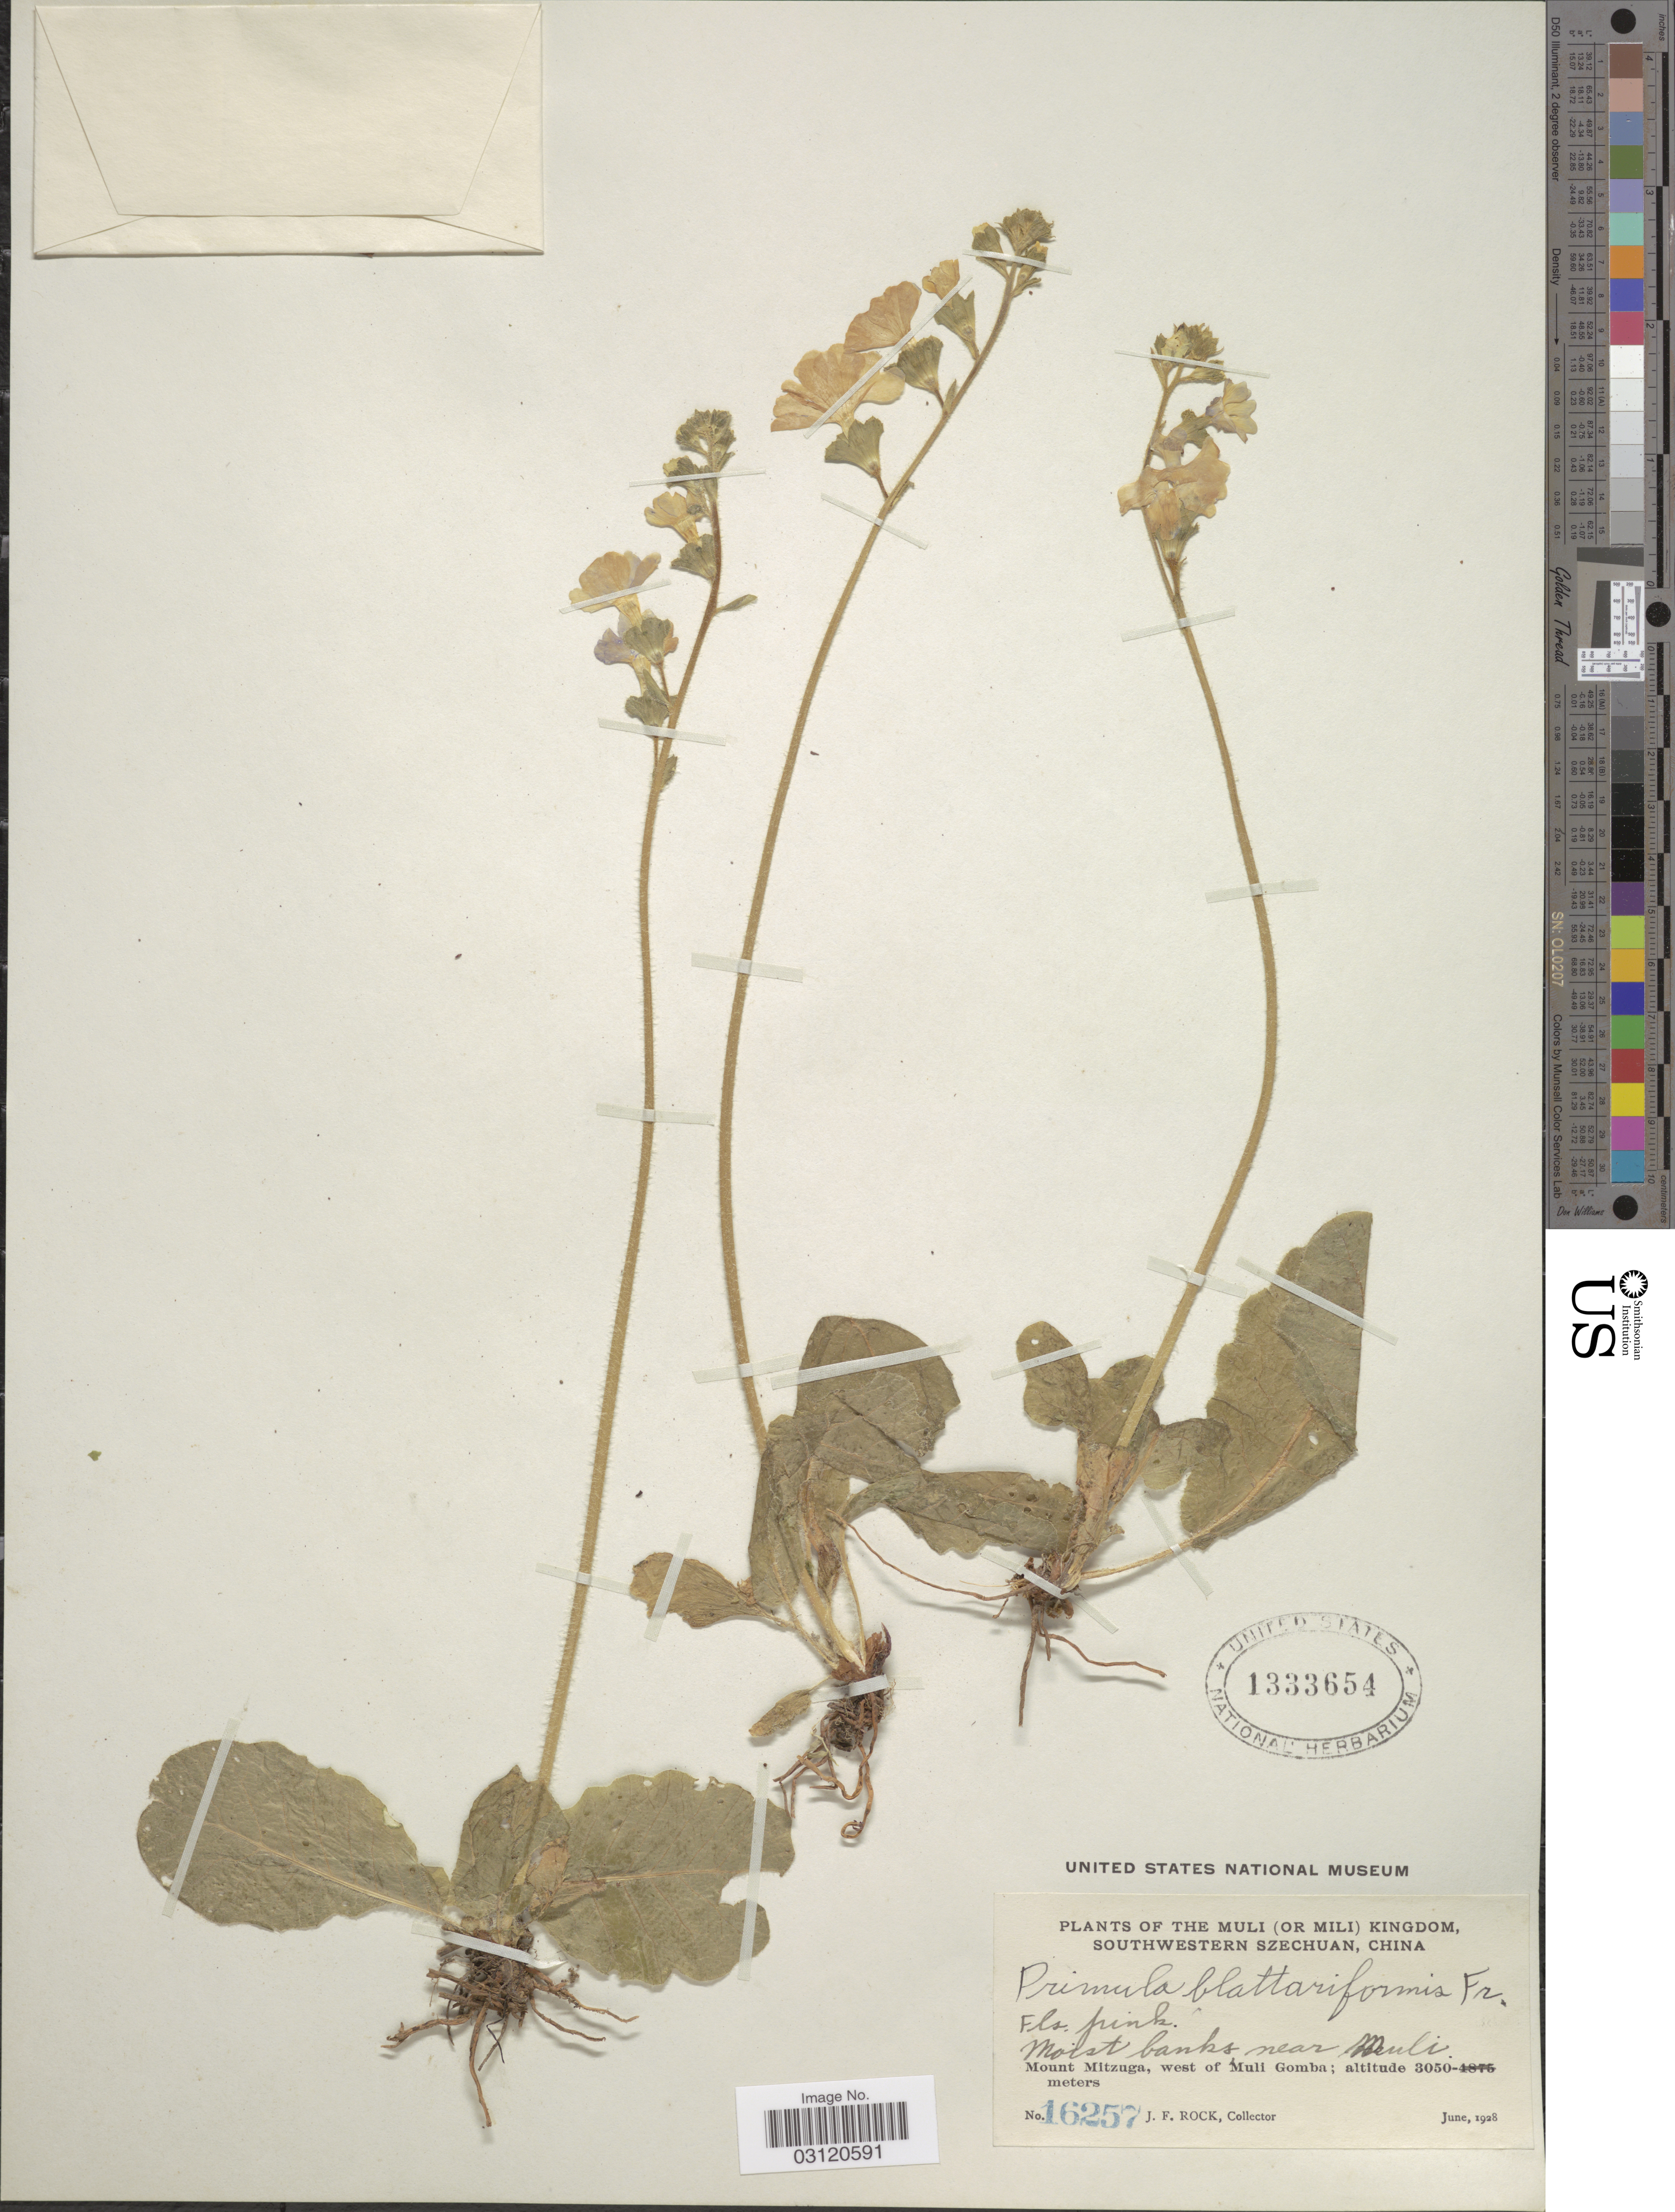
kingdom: Plantae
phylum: Tracheophyta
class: Magnoliopsida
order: Ericales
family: Primulaceae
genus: Primula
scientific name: Primula blattariformis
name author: Franch.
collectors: J. Rock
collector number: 16257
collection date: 1928-06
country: China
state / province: Sichuan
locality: The Muli (or Mili) Kingdom southwestern Szechuan, Moist banks near Muli, Mount Mitzuga, west of Muli Gomba.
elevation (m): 3050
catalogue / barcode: US 1333654